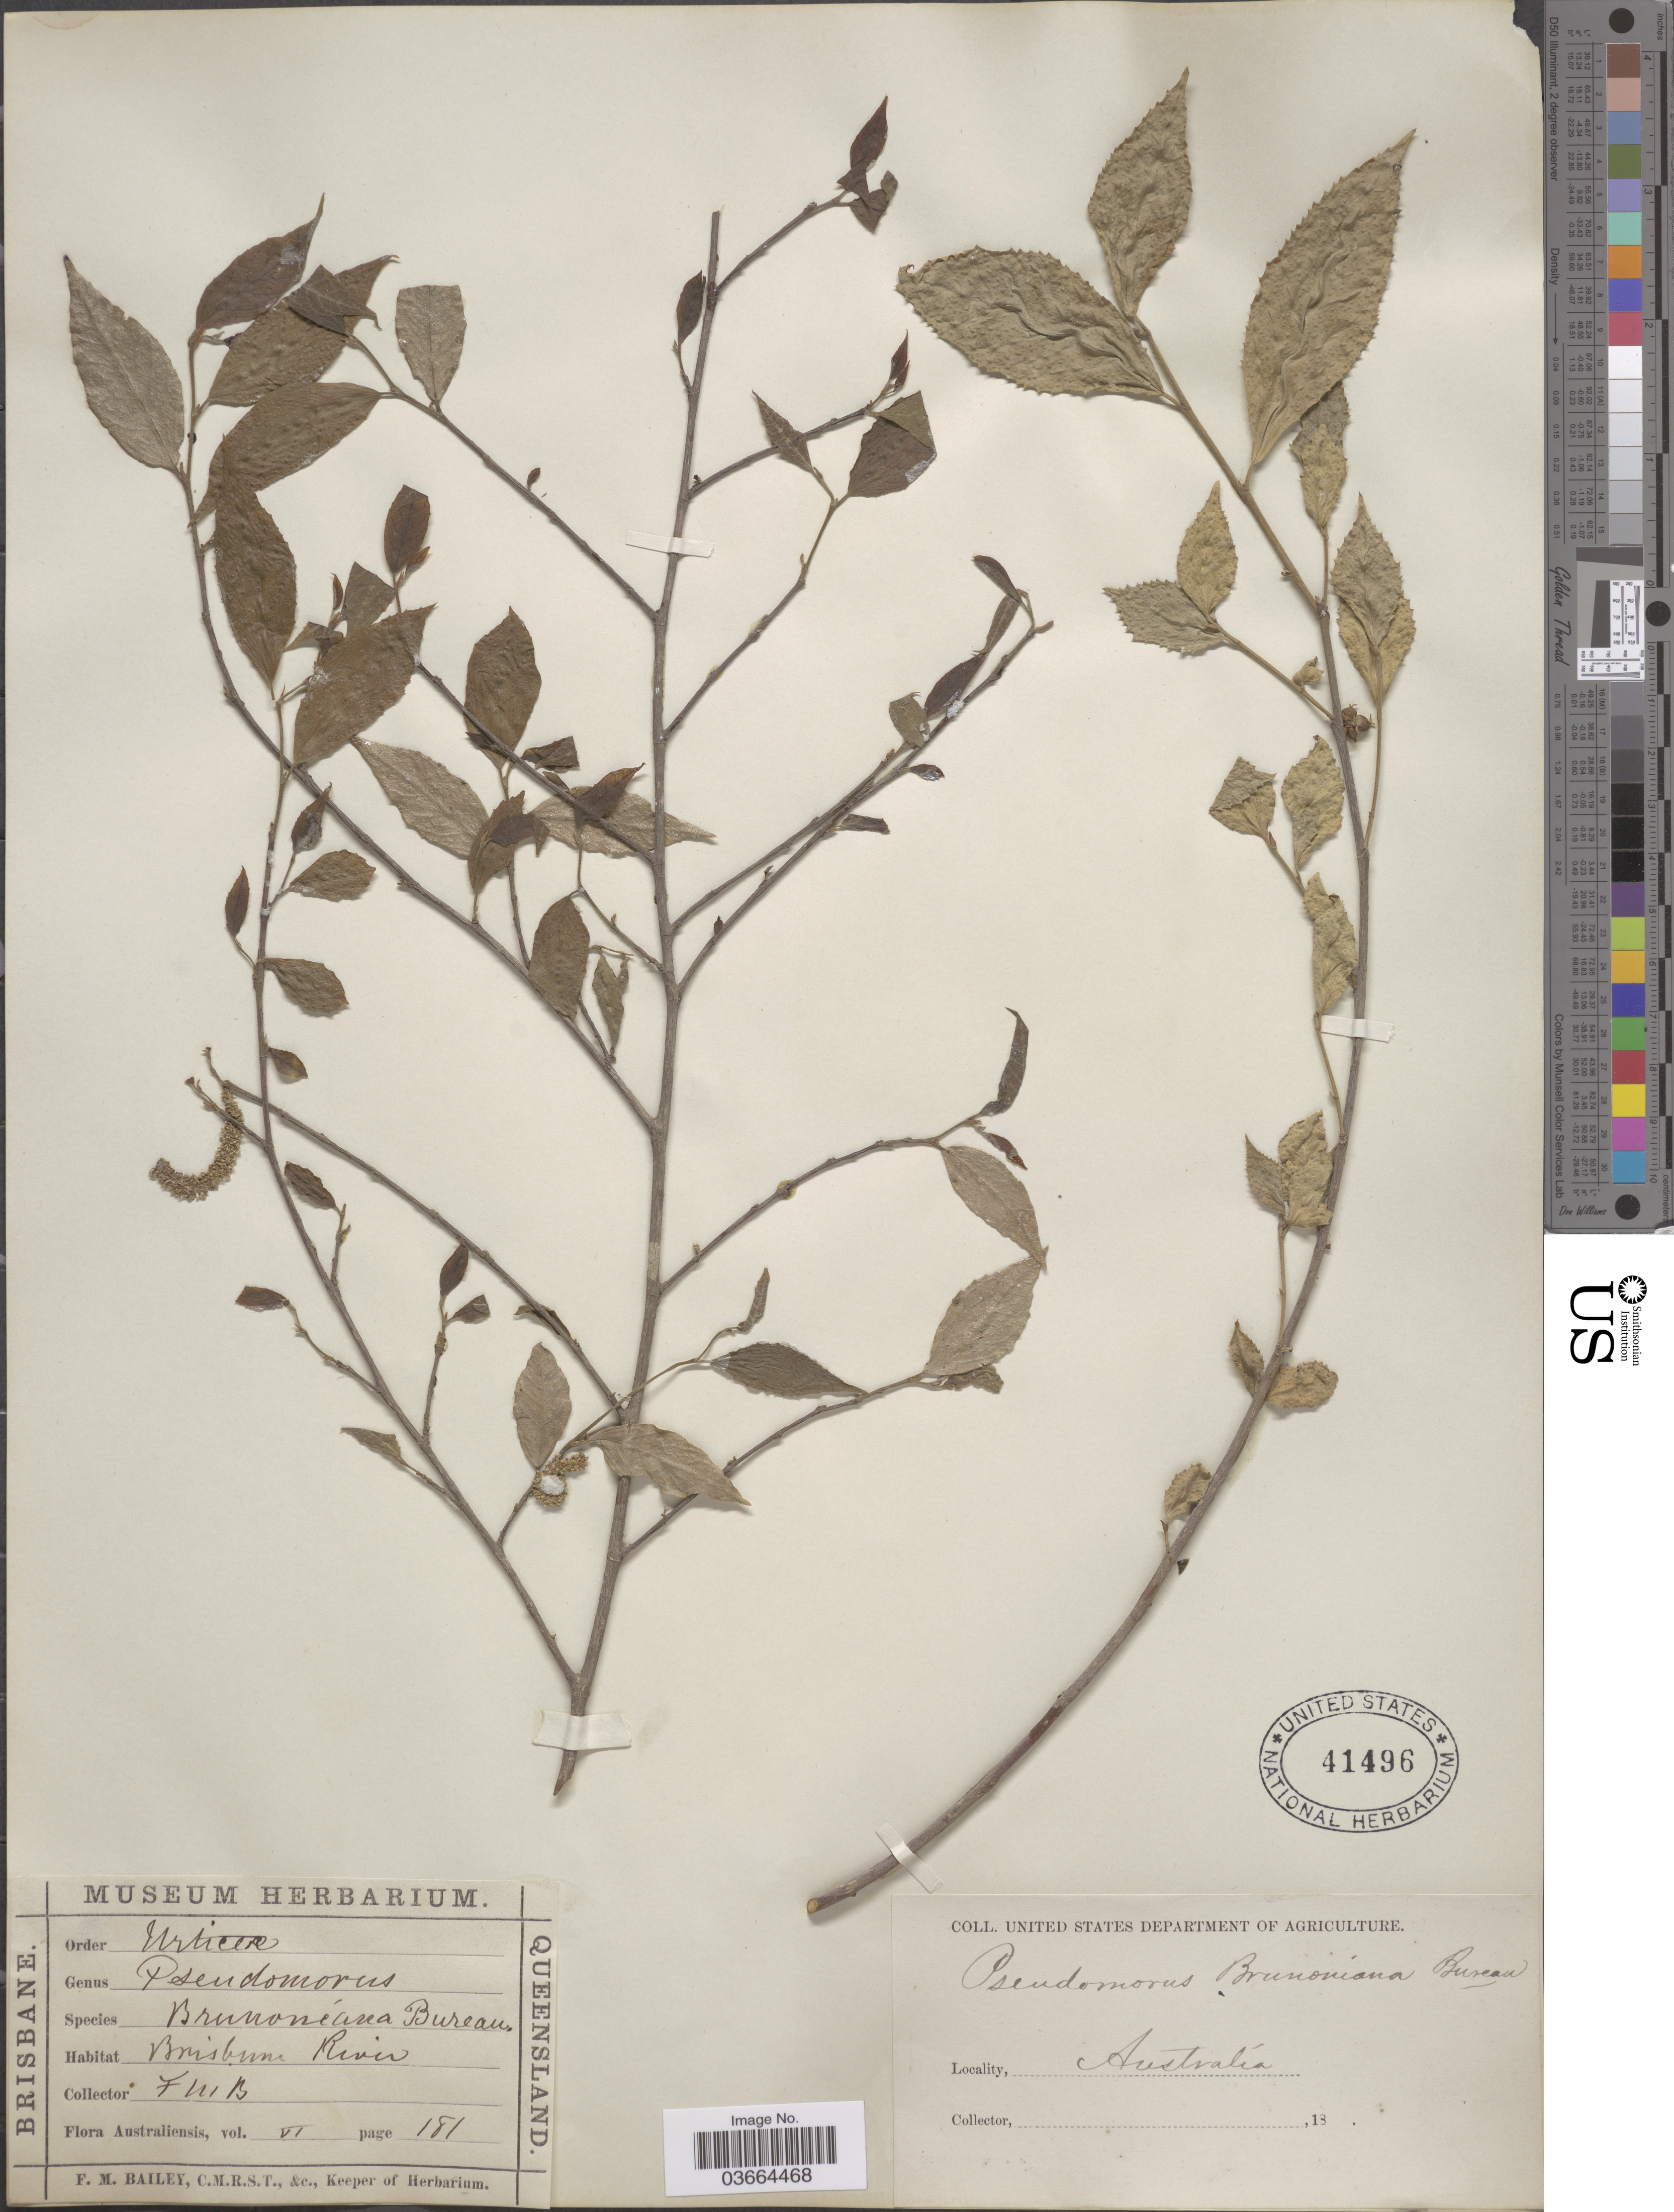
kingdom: Plantae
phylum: Tracheophyta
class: Magnoliopsida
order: Rosales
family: Moraceae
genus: Paratrophis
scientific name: Paratrophis pendulina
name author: (Endl.) E. M. Gardner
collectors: F. M. Bailey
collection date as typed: Transcribed d/m/y: //18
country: Australia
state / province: Queensland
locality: Brisbane River.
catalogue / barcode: US 41496